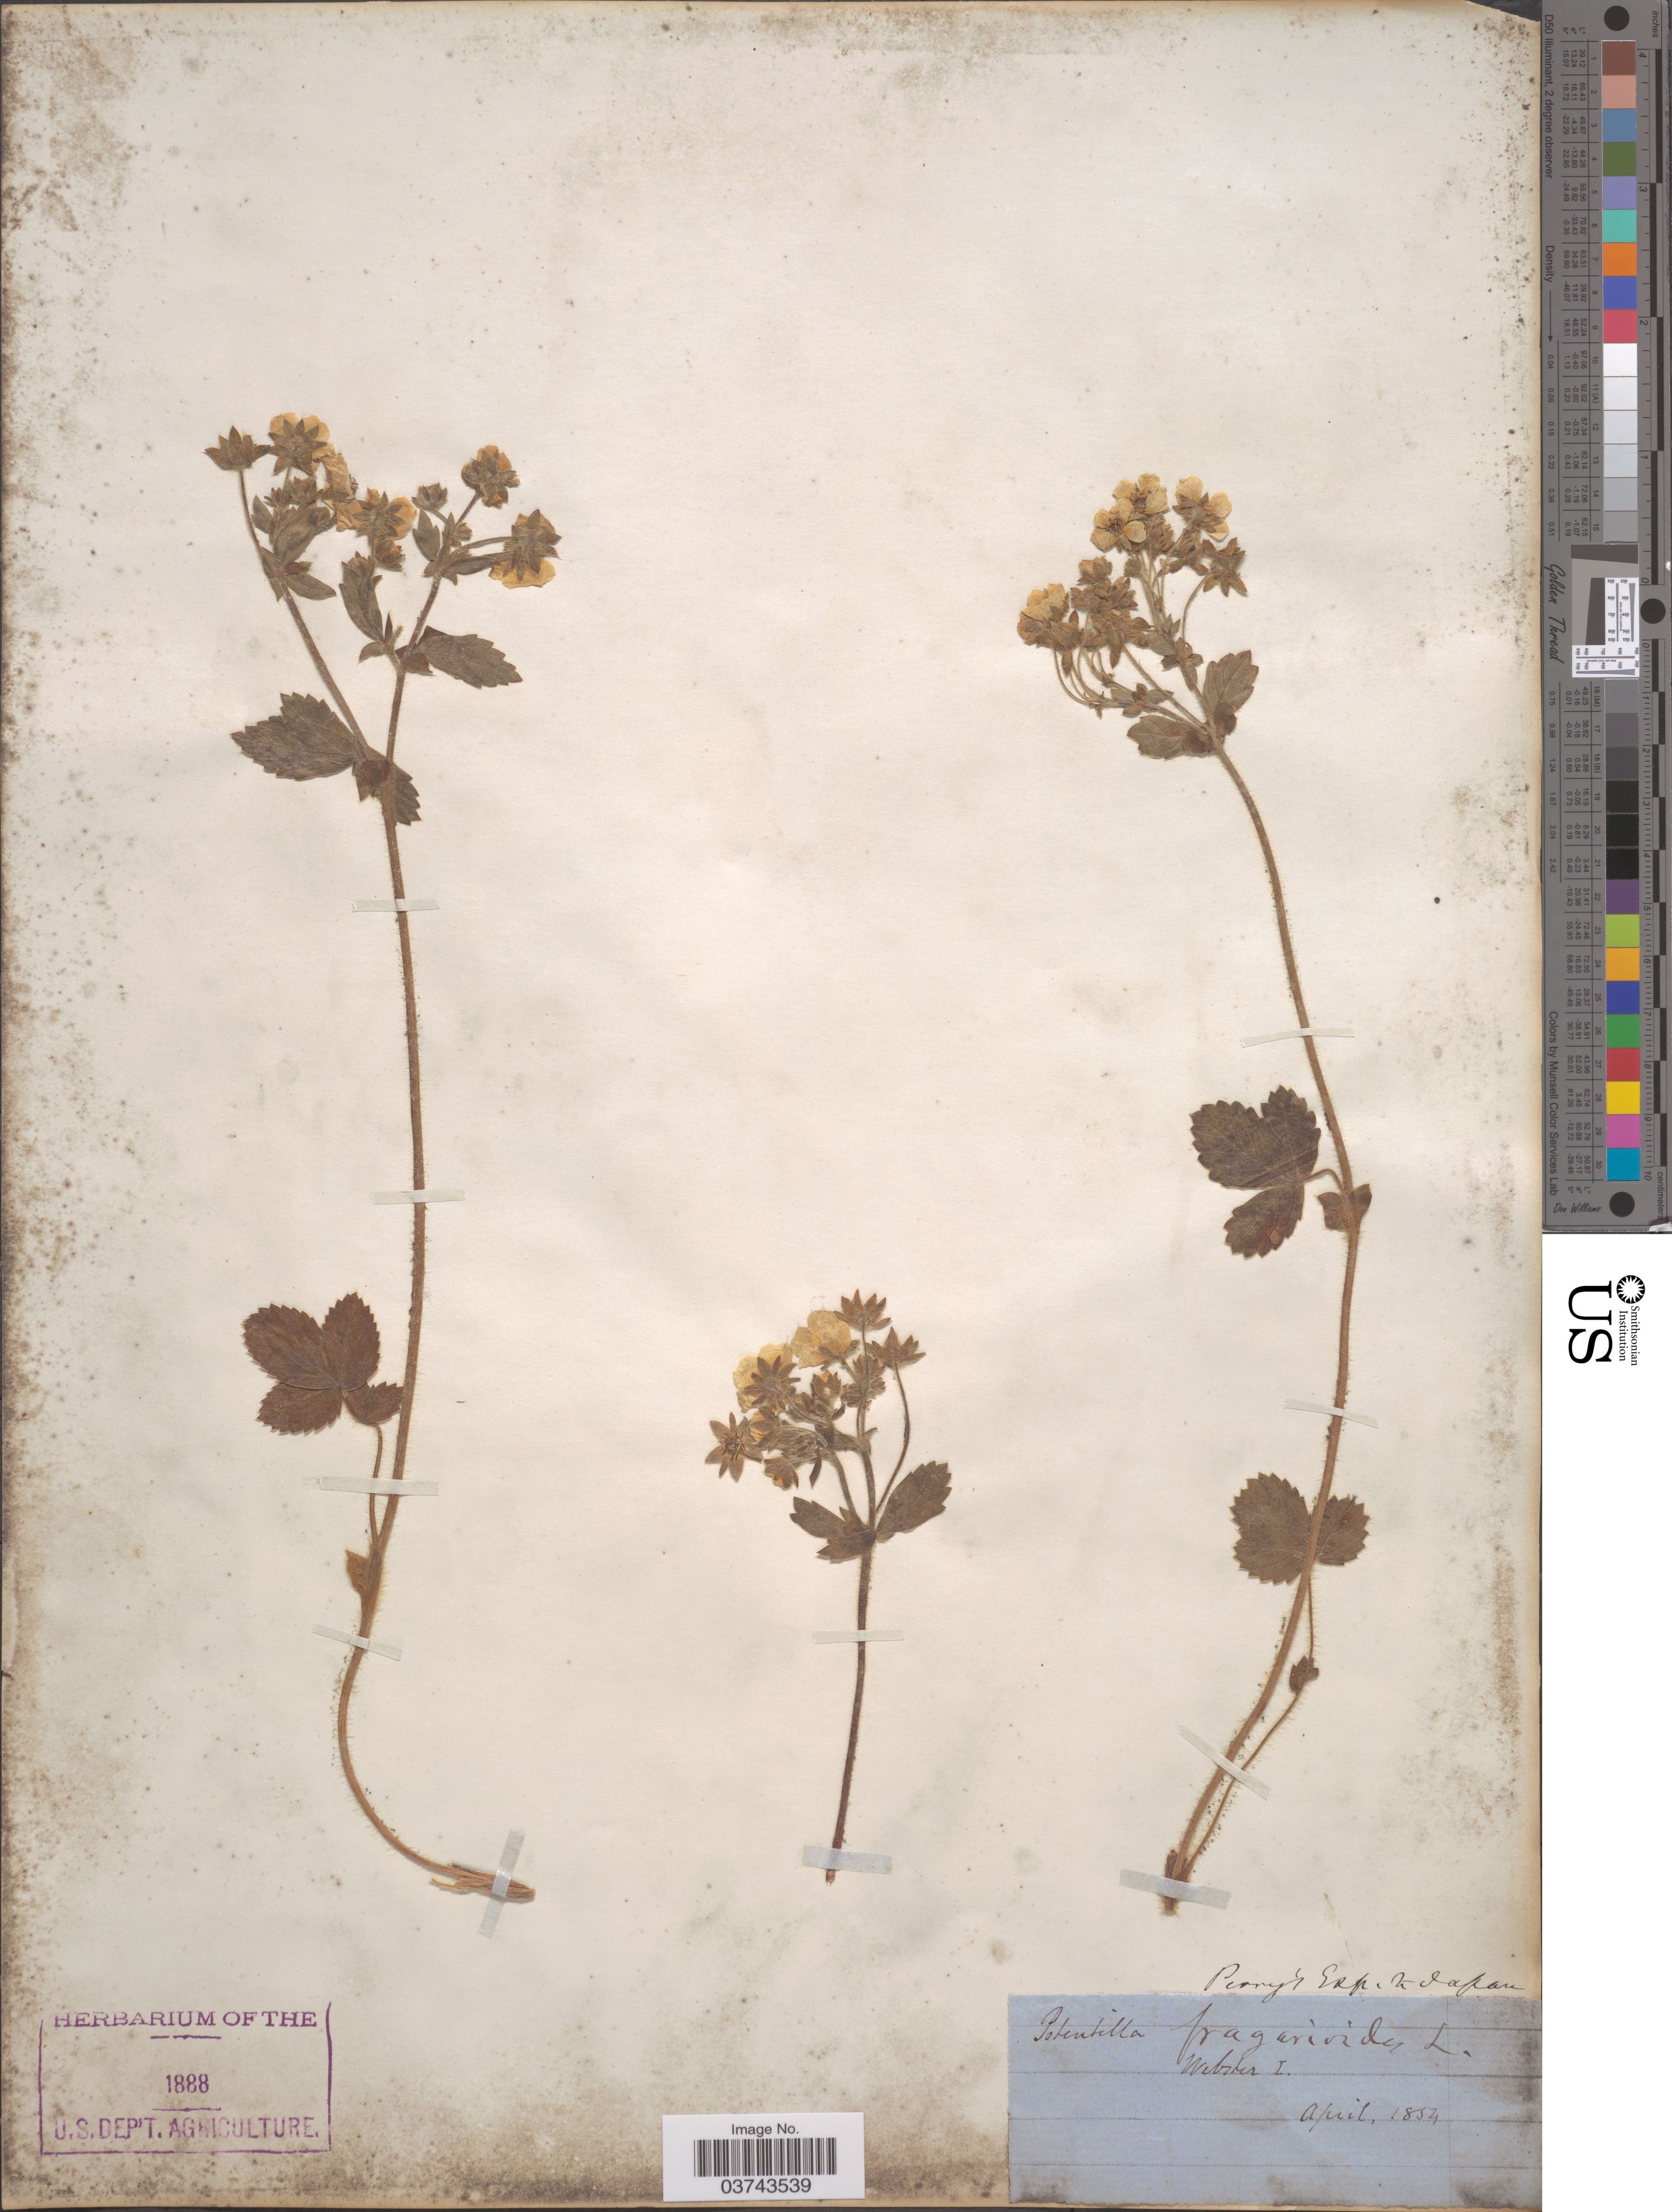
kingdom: Plantae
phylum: Tracheophyta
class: Magnoliopsida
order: Rosales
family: Rosaceae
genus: Potentilla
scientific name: Potentilla fragarioides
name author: L.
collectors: -- Perry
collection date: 1854-04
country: Japan